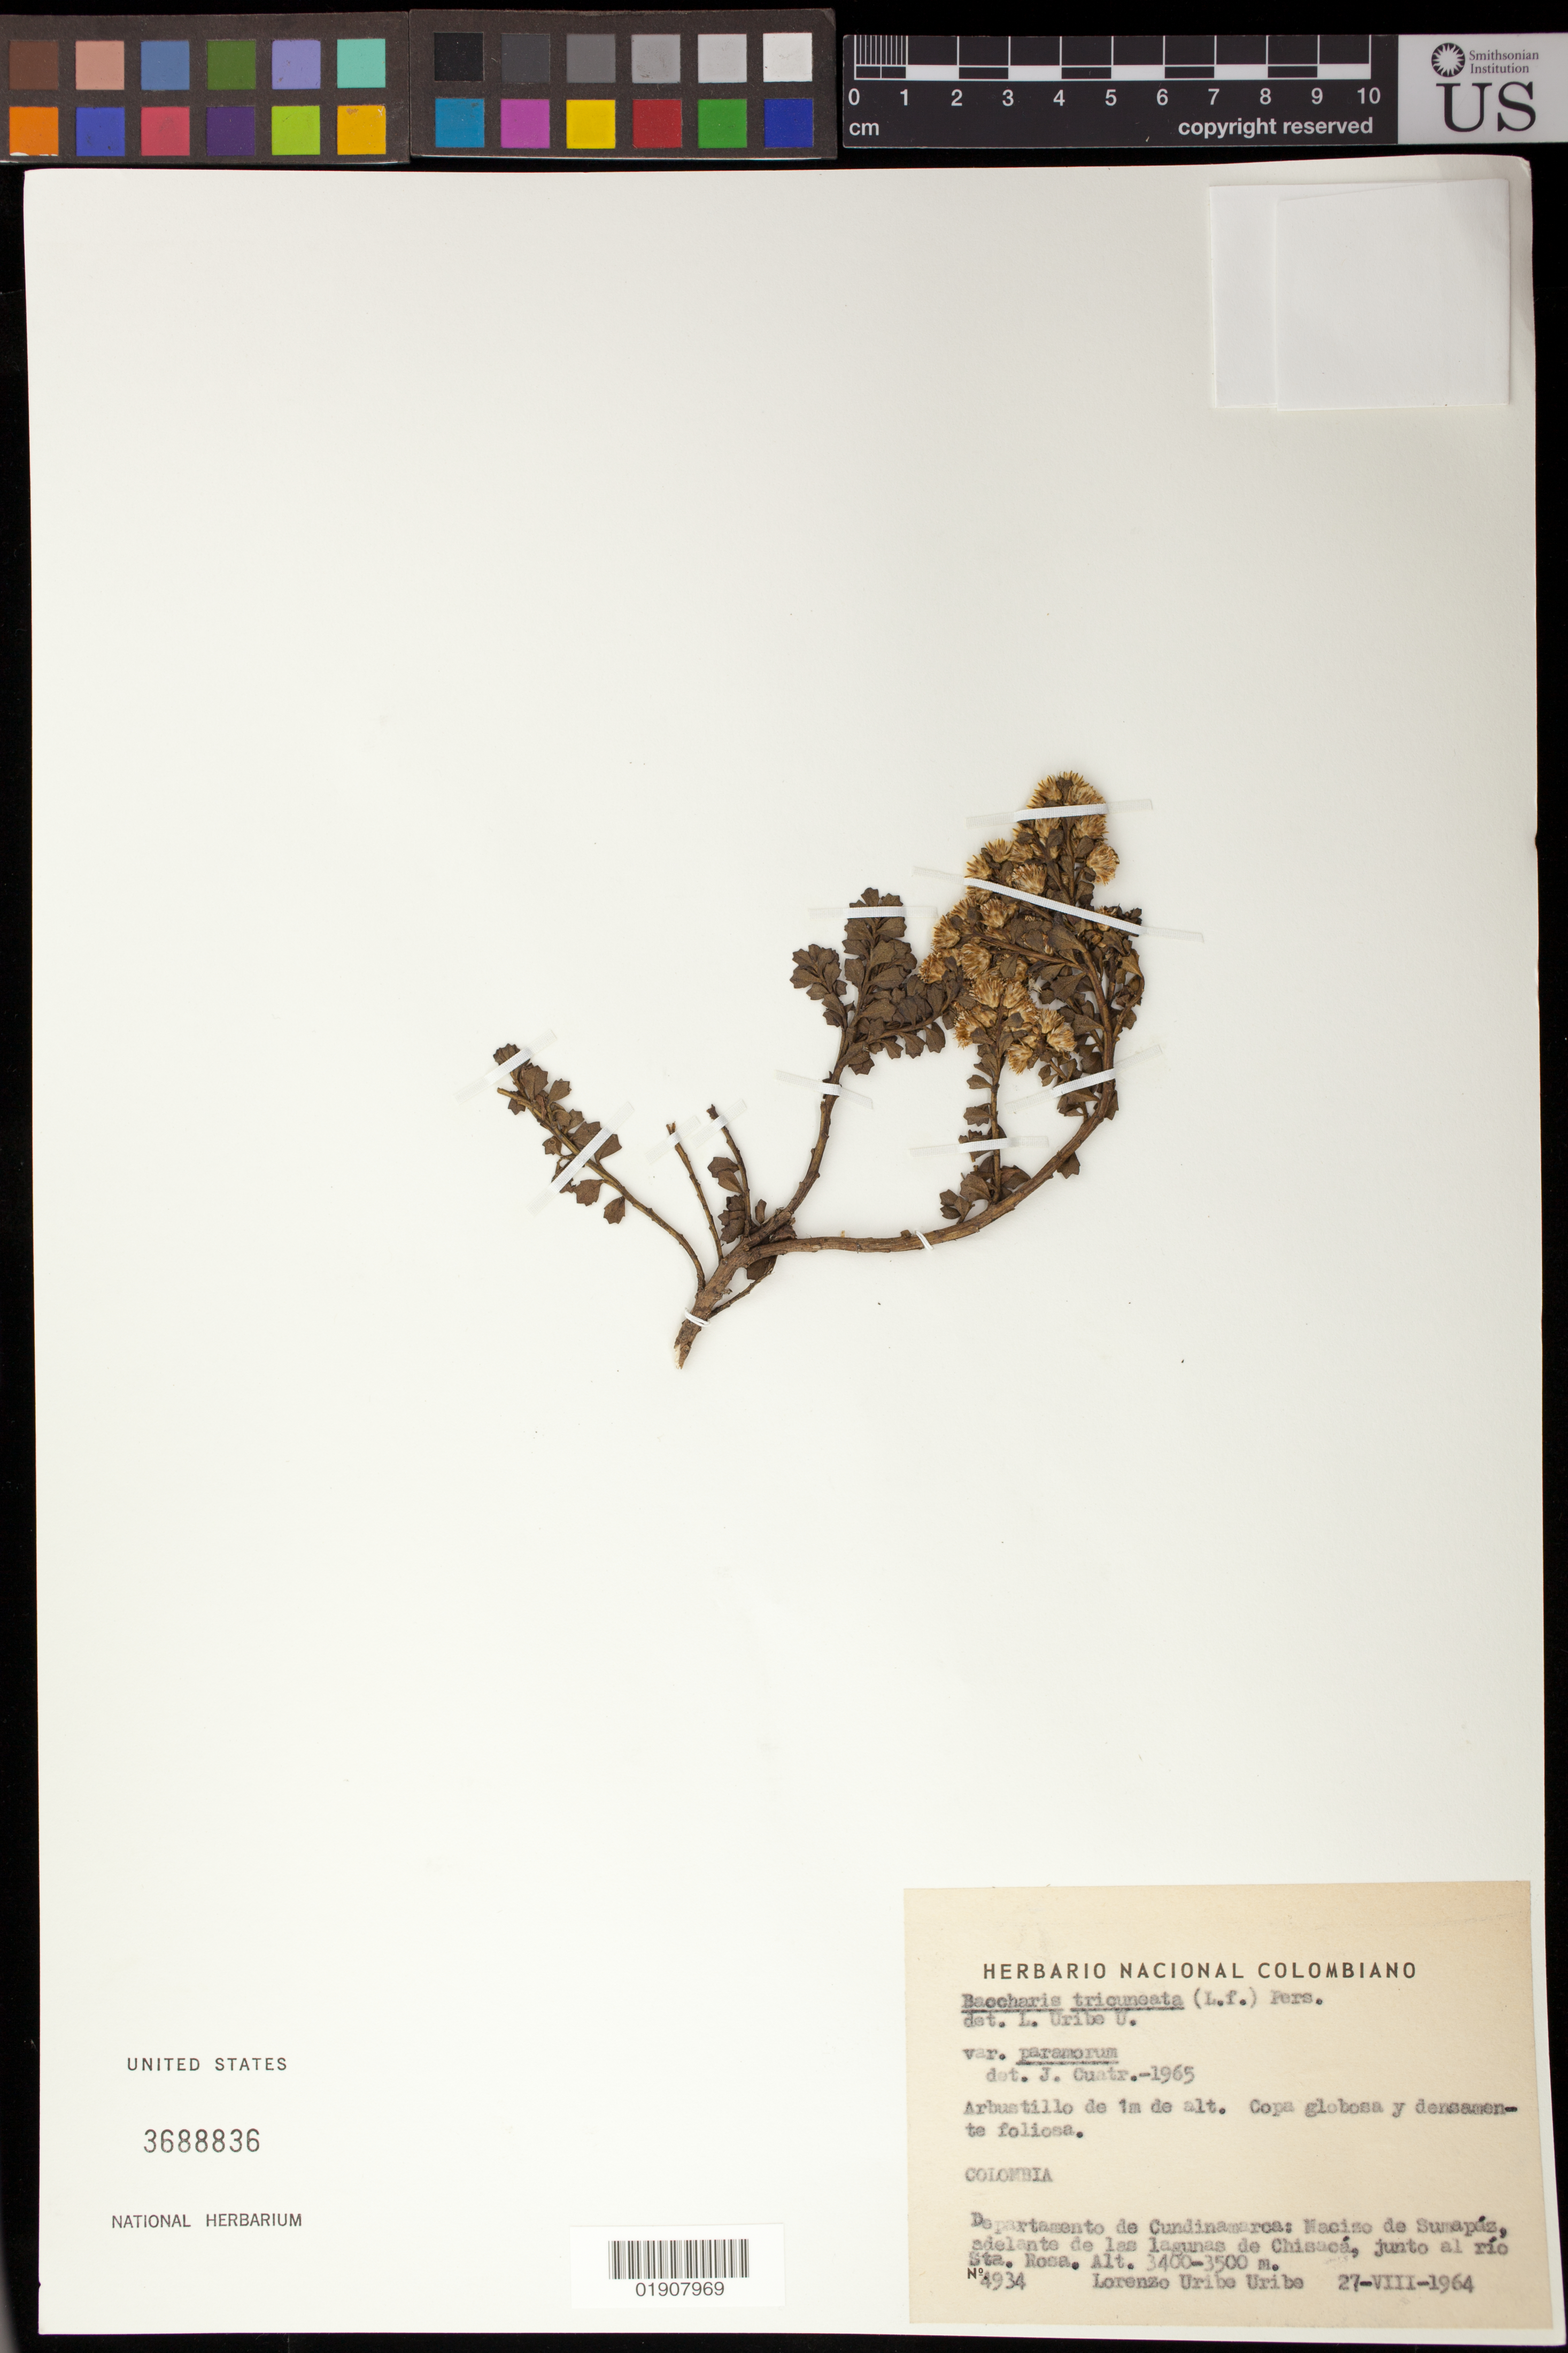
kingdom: Plantae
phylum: Tracheophyta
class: Magnoliopsida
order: Asterales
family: Asteraceae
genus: Baccharis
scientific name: Baccharis tricuneata var. paramorum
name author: Cuatrec.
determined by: Cuatrecasas, J.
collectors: L. Uribe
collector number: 4934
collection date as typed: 27-VIII-1964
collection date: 1964-08-27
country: Colombia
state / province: Cundinamarca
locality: Macizo de Sumapaz, adelante de las lagunas de Chisacá, junto al rio Sta. Rosa.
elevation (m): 3400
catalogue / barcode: US 3688836